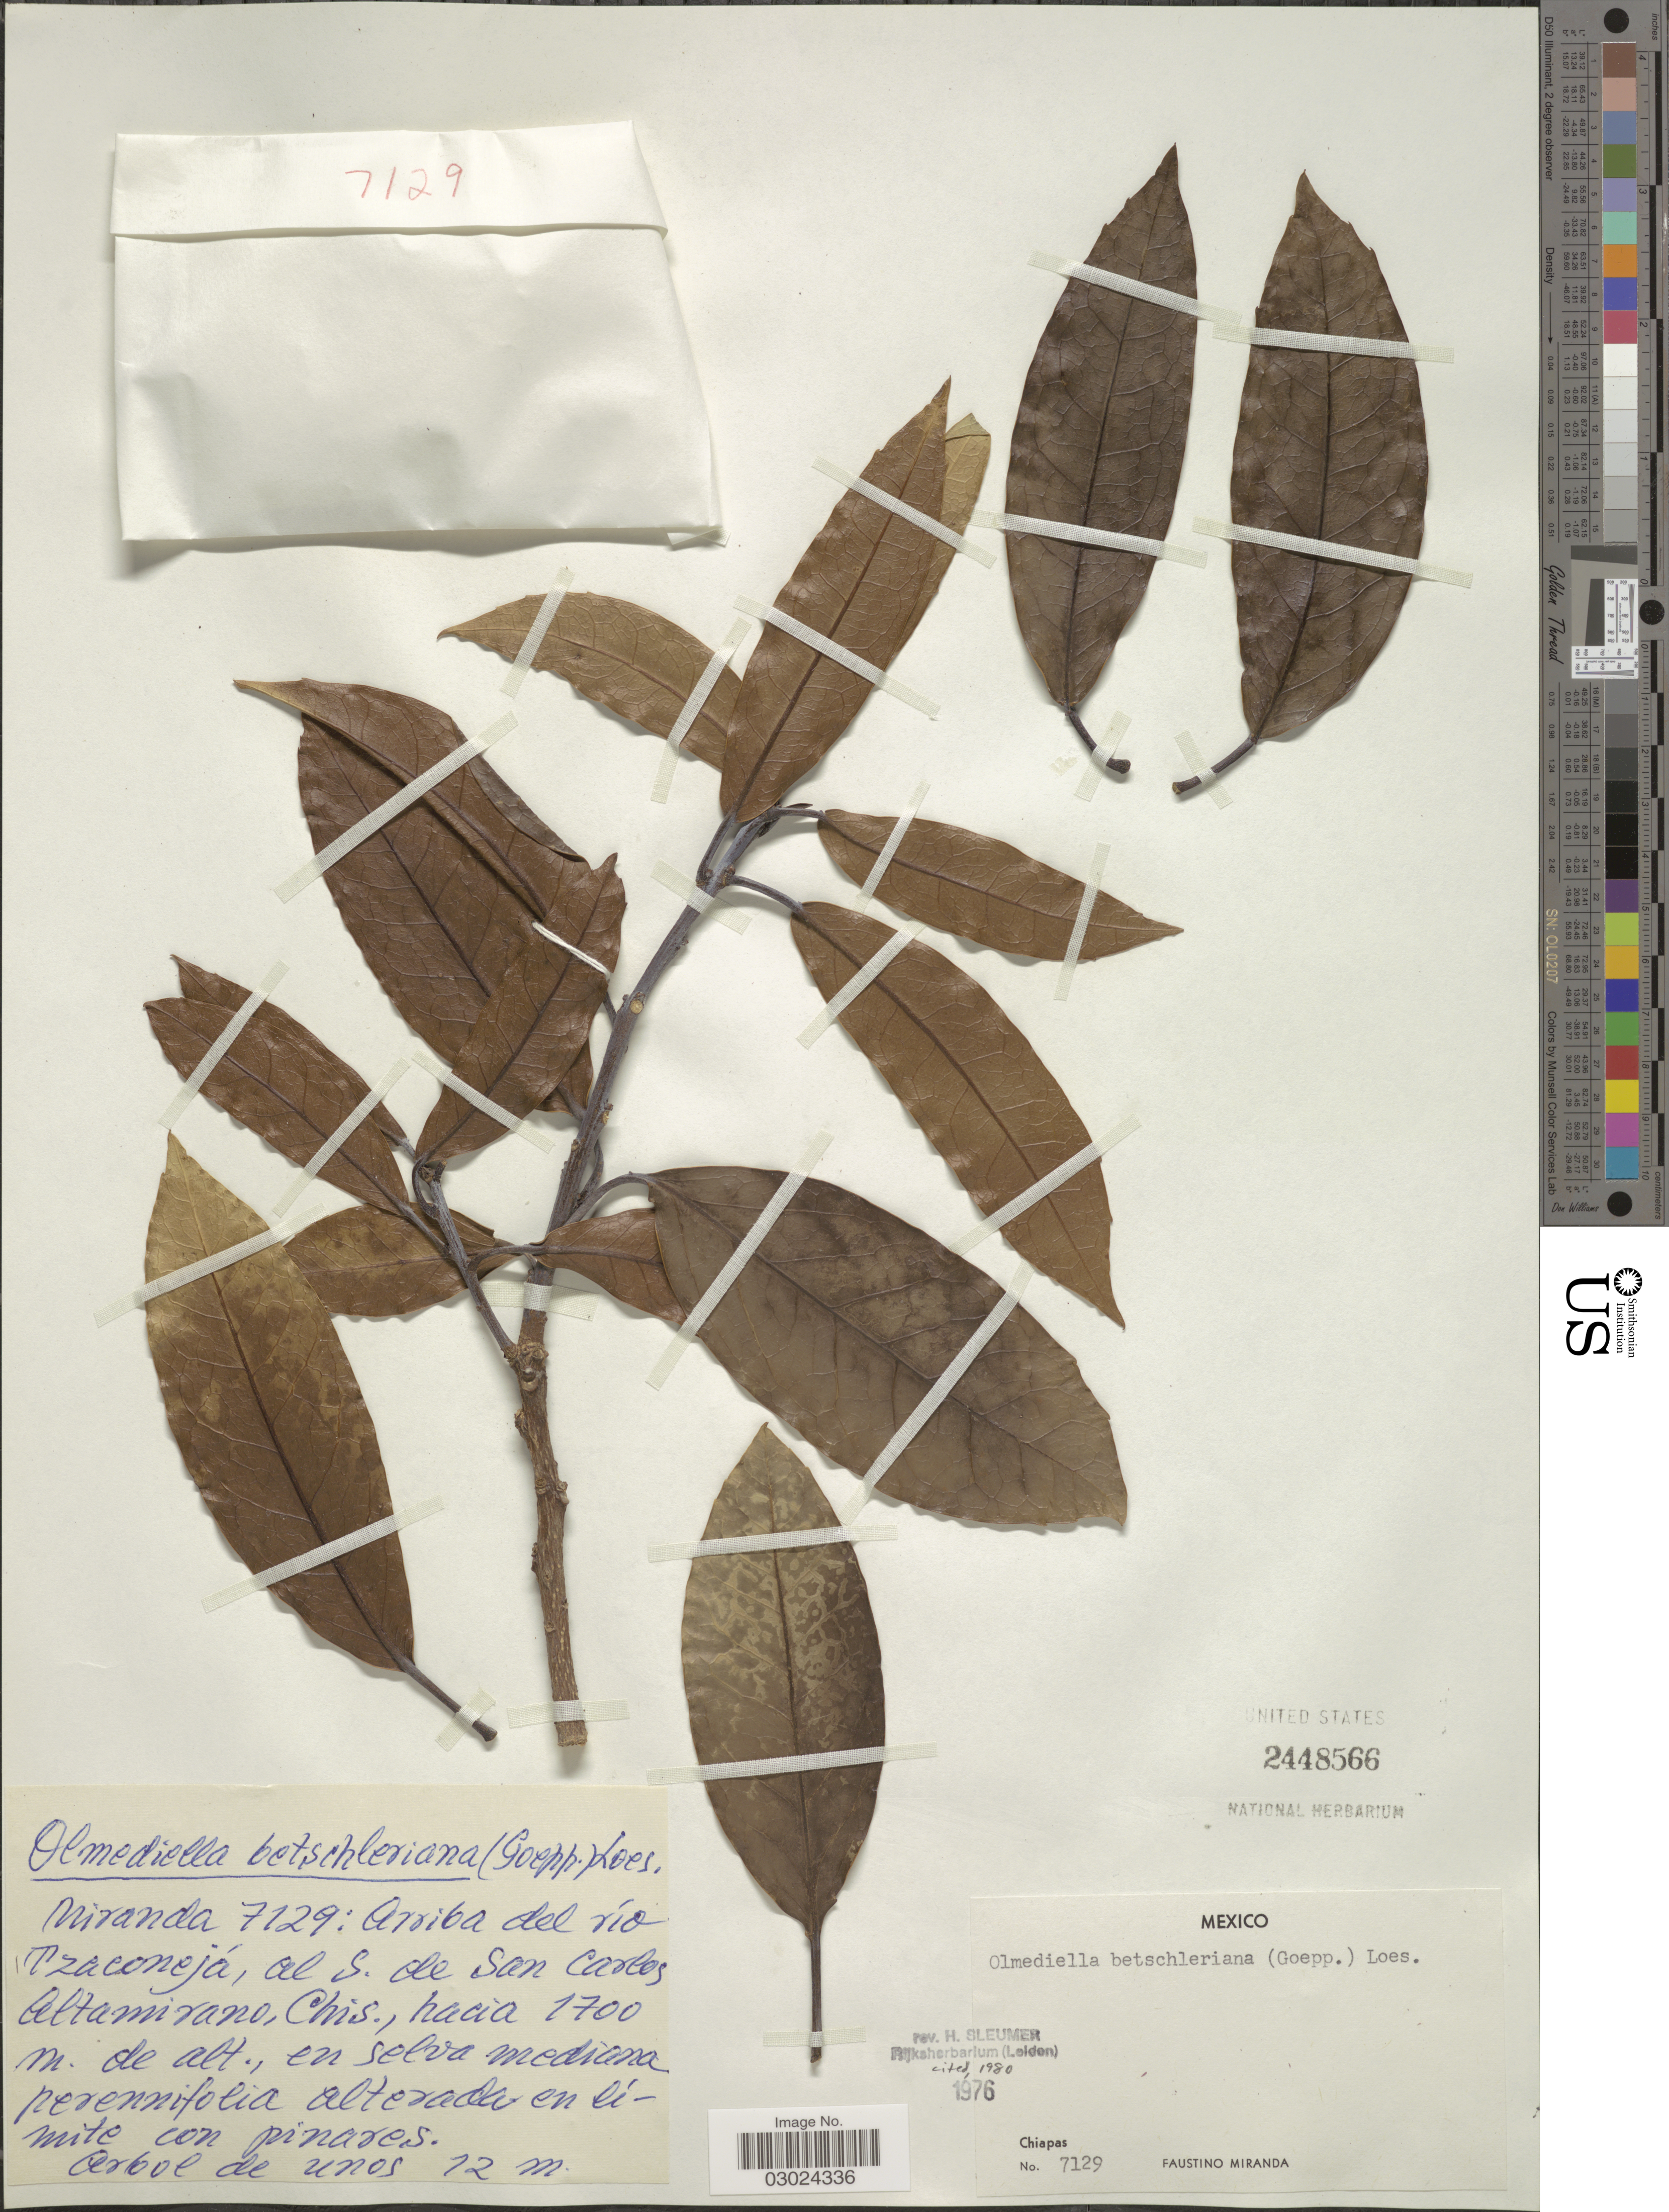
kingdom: Plantae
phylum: Tracheophyta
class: Magnoliopsida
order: Malpighiales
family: Salicaceae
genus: Olmediella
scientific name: Olmediella betschleriana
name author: (Goeppert) Loes.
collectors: F. Miranda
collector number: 7129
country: Mexico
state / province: Chiapas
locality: Arriba del río Tzaconejá, al S. de San Carlos Altamirano, Chis.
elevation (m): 1700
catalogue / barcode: US 2448566